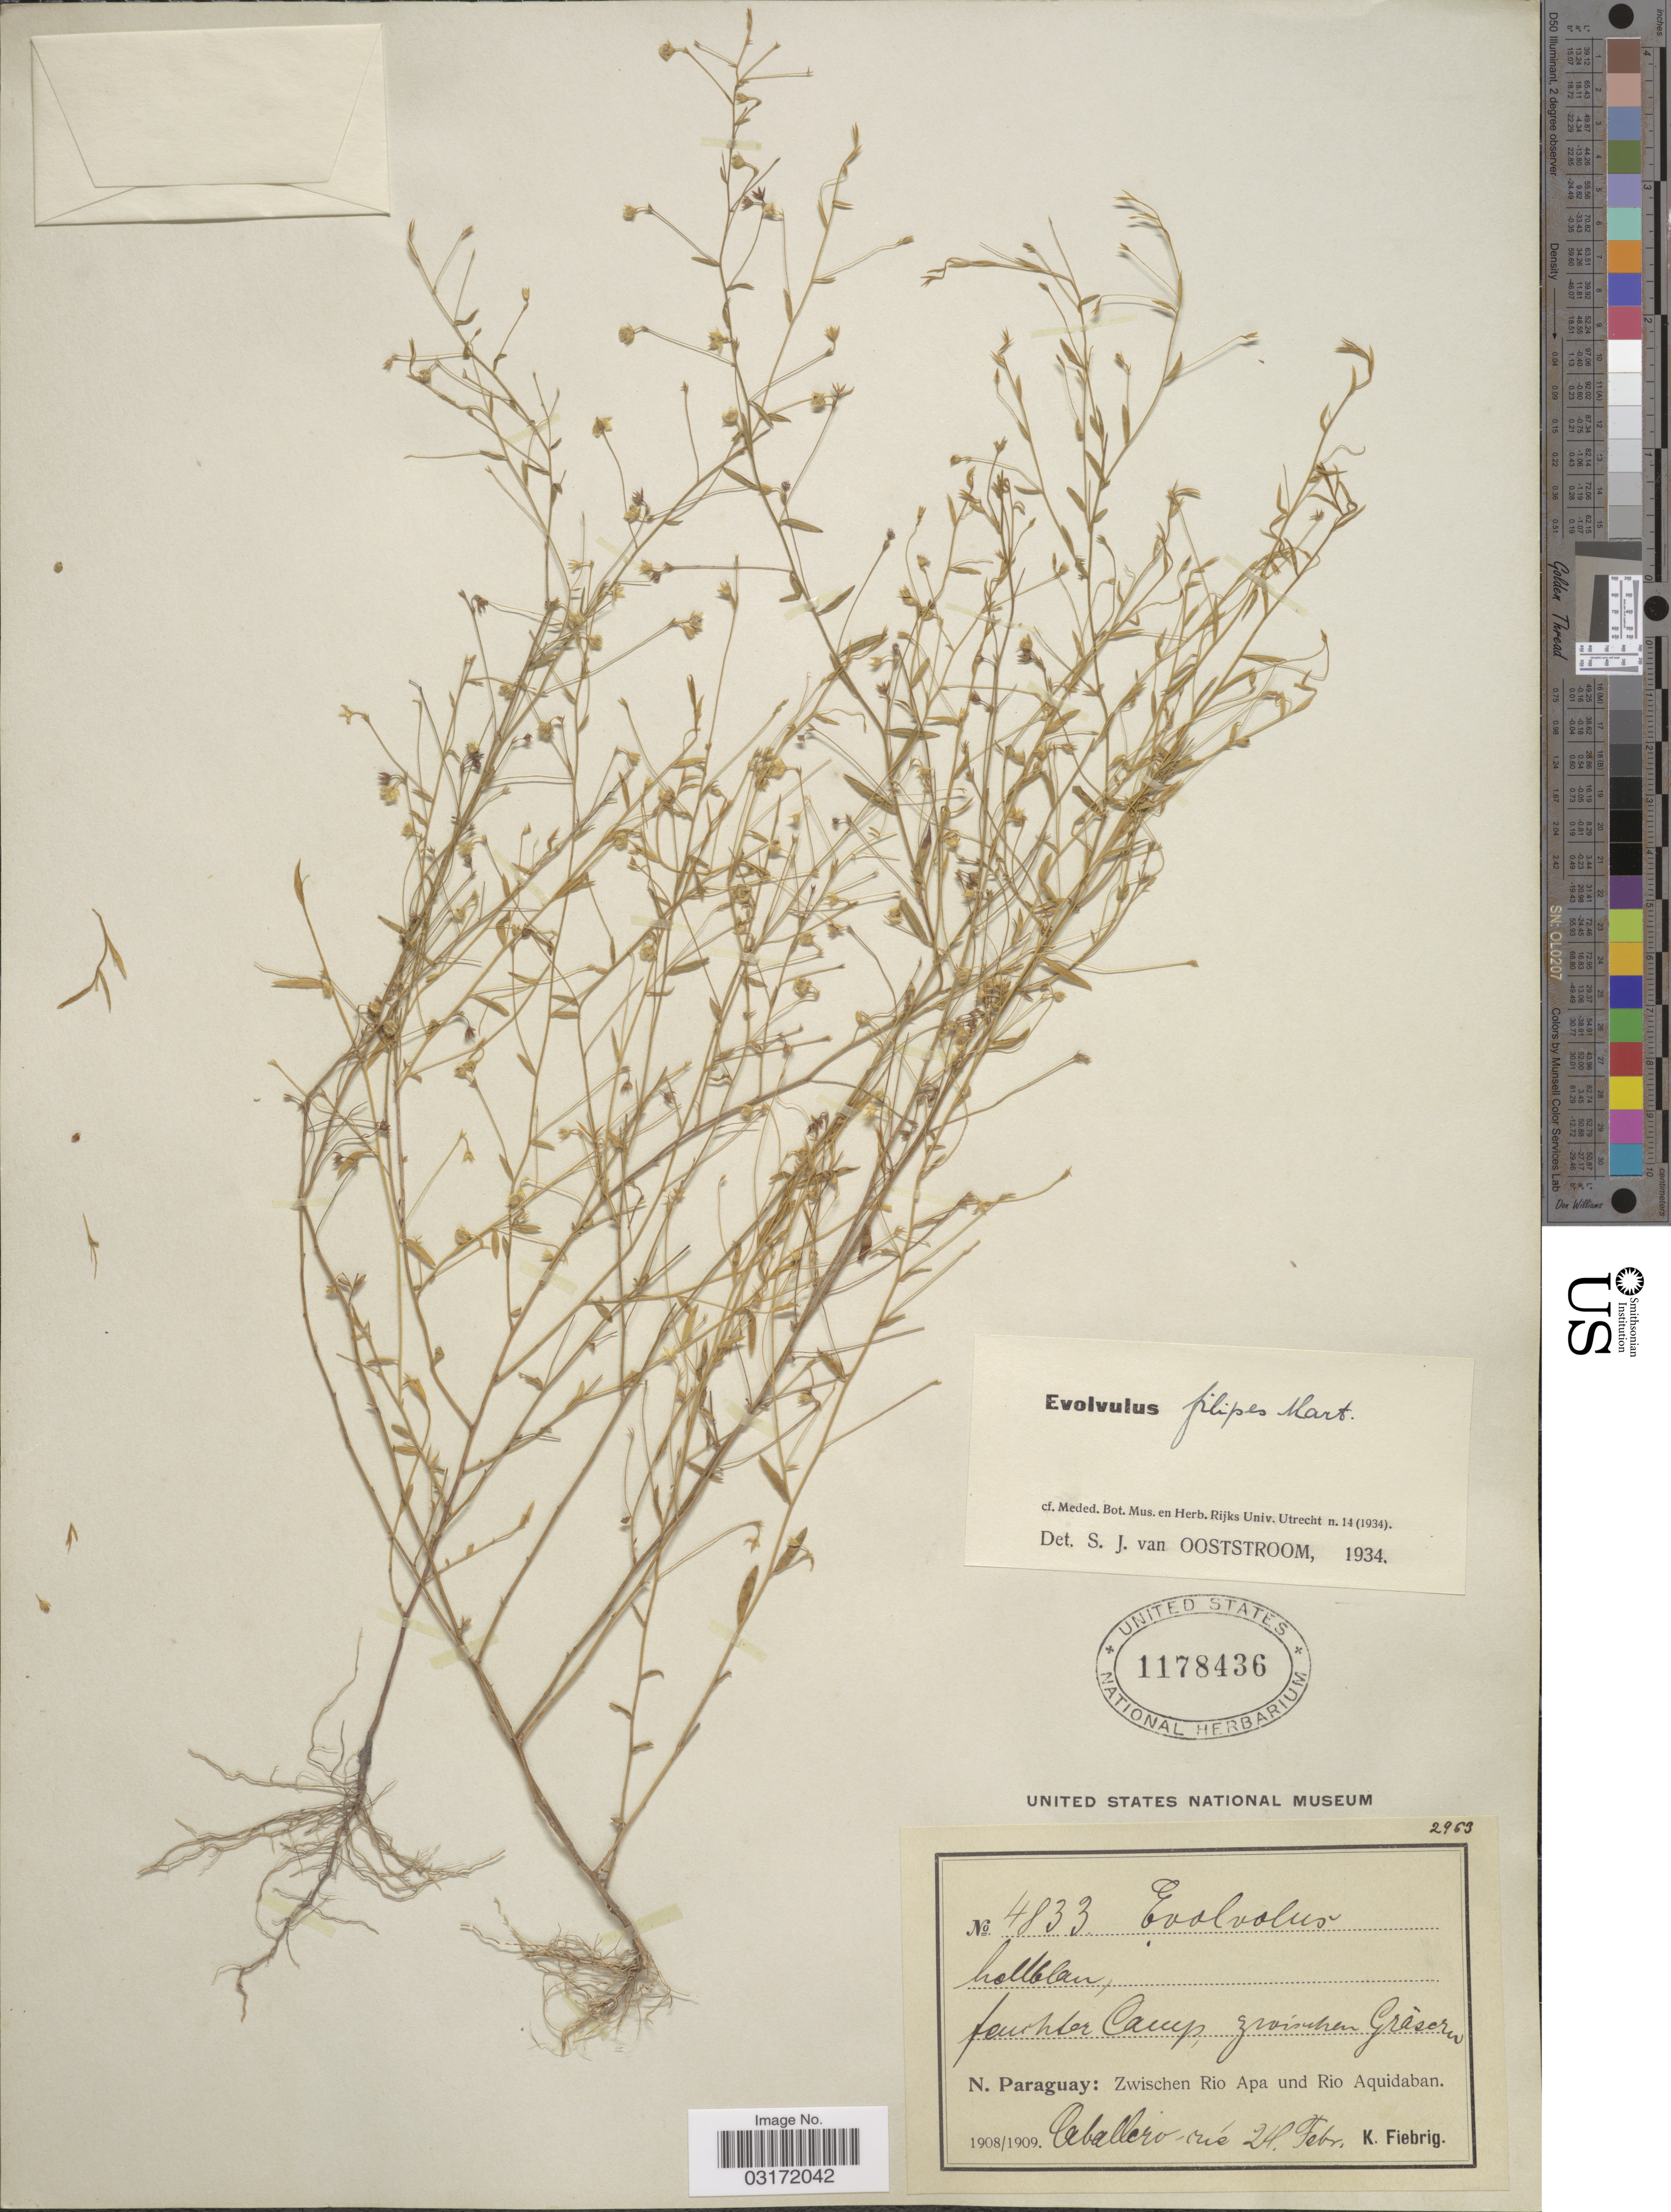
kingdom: Plantae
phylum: Tracheophyta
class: Magnoliopsida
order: Solanales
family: Convolvulaceae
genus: Evolvulus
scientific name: Evolvulus filipes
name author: Mart.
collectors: K. Fiebrig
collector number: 4833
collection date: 1908-02-24/1909-02-24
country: Paraguay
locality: Feuchten Camp, zwischen Gräserum. [interpreted] N. Paraguay: Zwischen Rio Apa und Rio Aquidaban. Caballero río.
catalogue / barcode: US 1178436